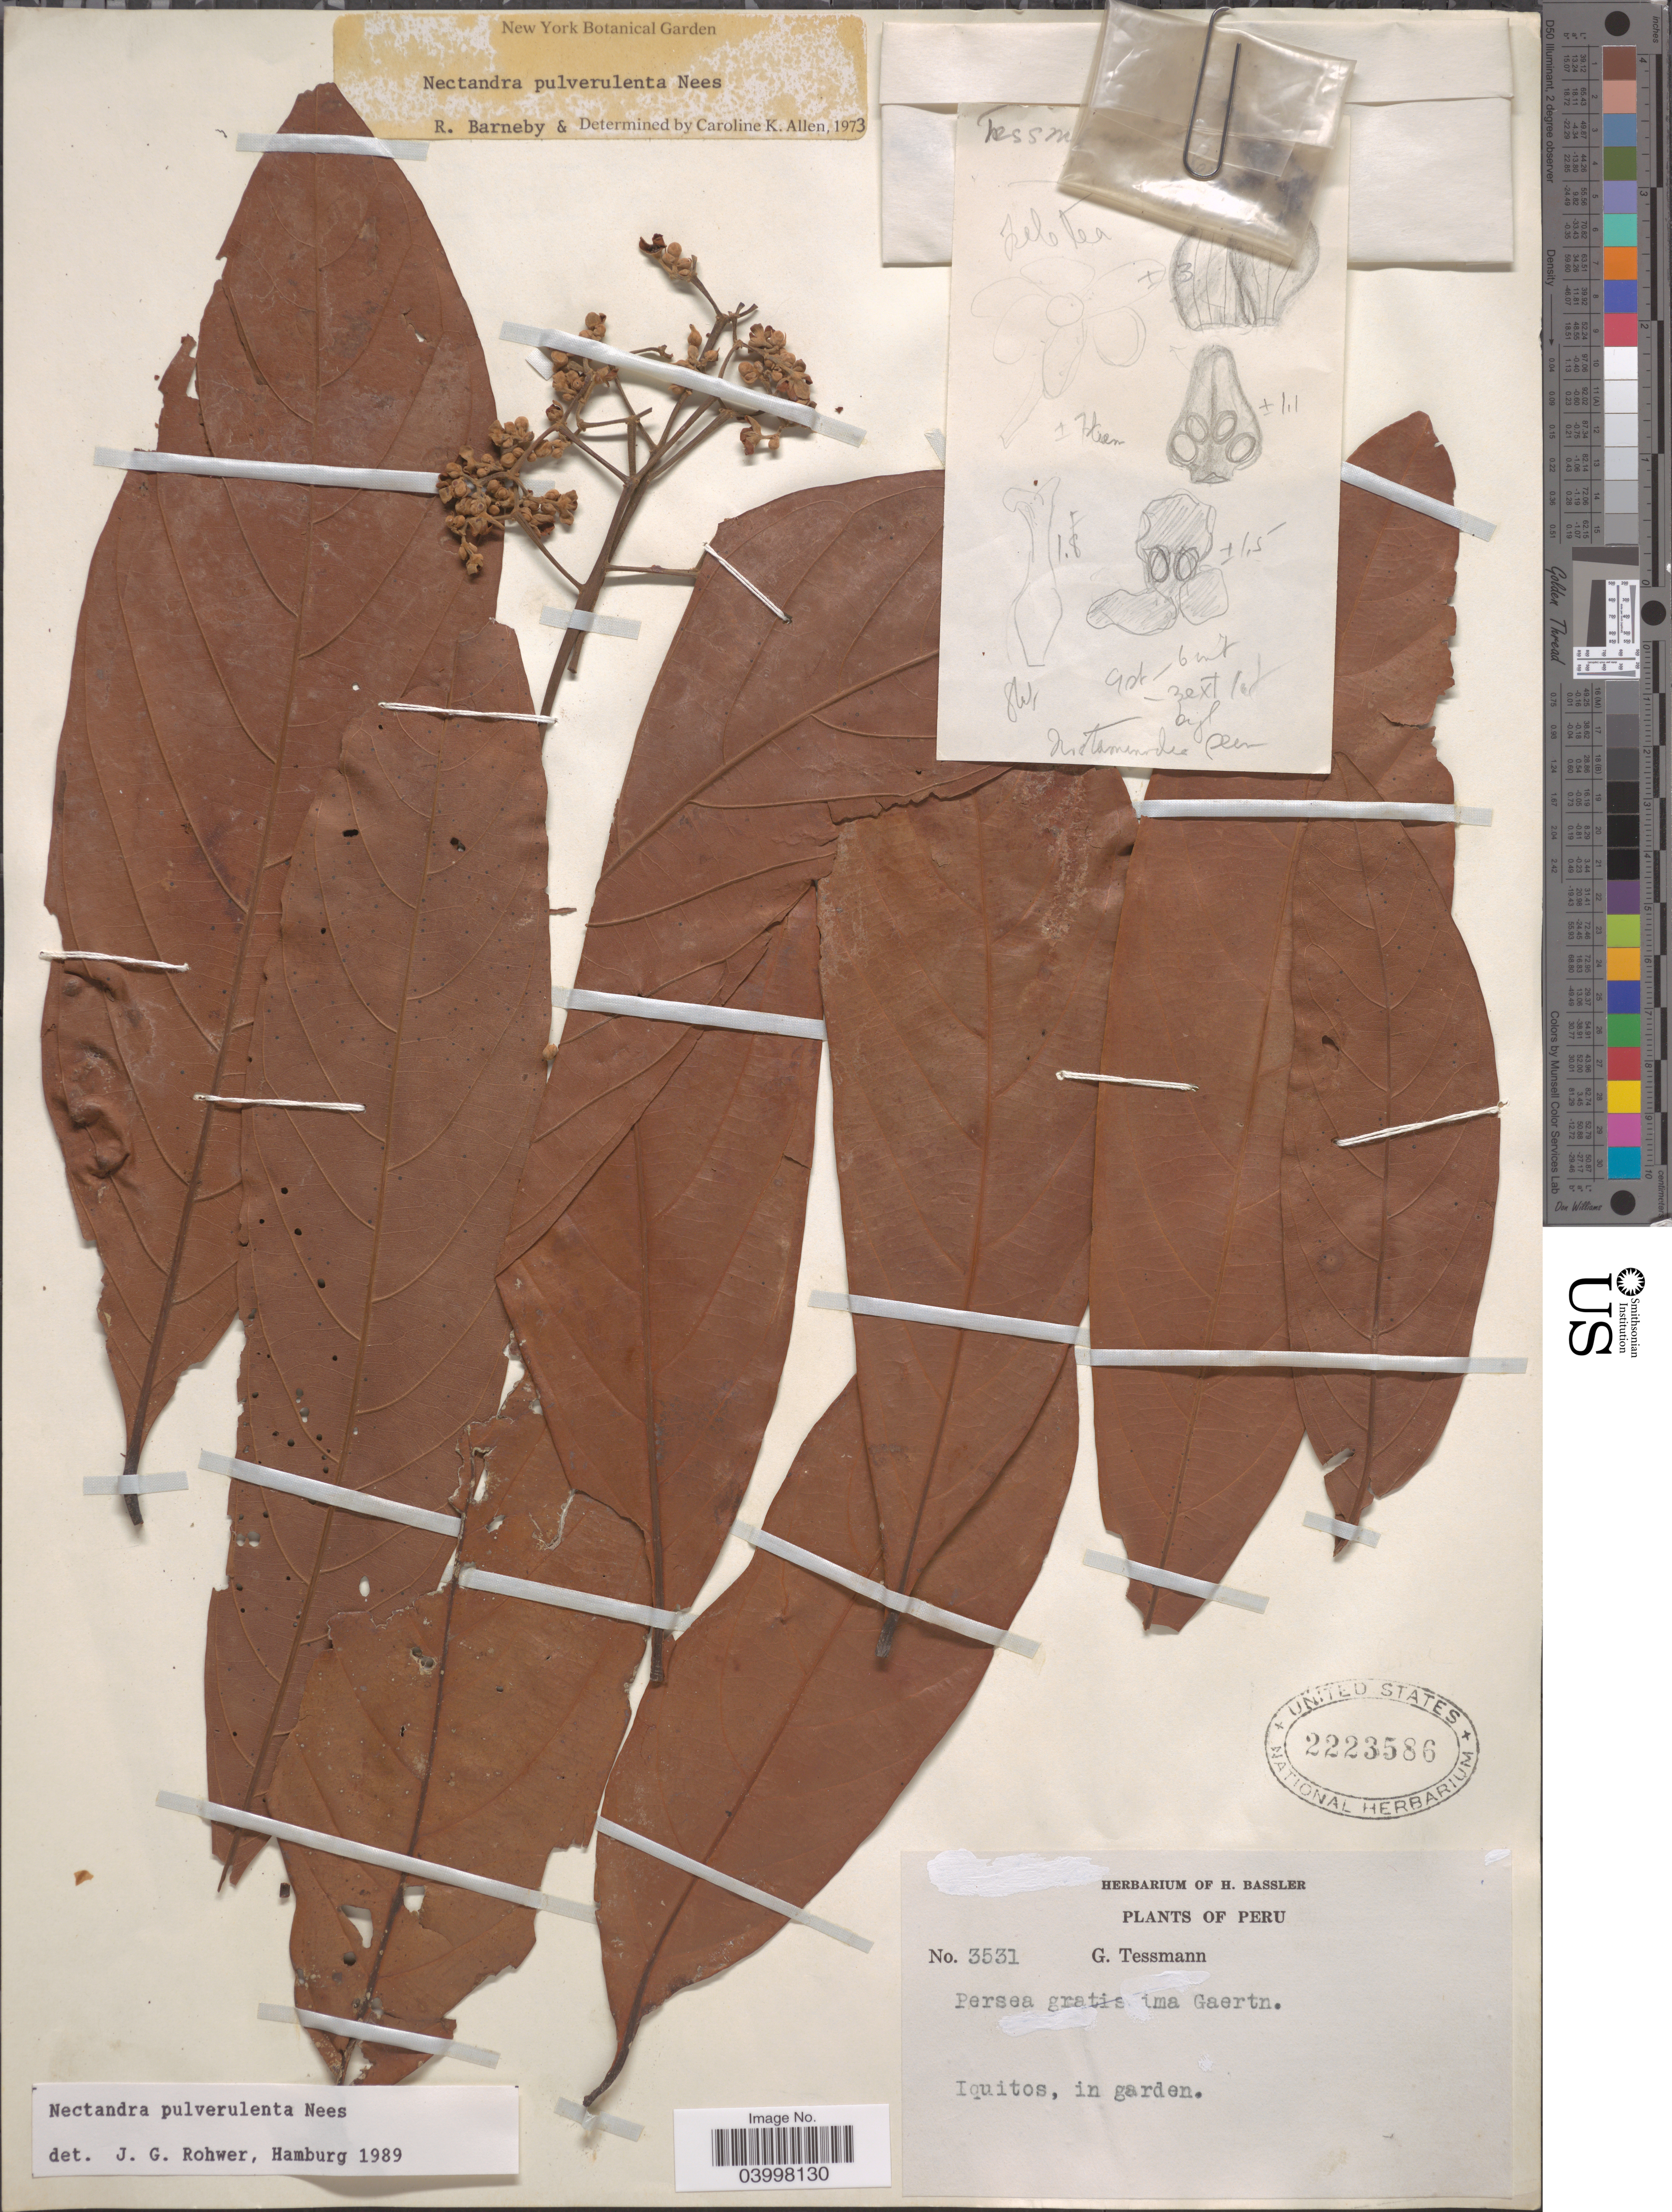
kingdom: Plantae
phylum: Tracheophyta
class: Magnoliopsida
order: Laurales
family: Lauraceae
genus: Nectandra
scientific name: Nectandra pulverulenta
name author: Nees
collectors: G. Tessmann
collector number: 3531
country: Peru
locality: Iquitos, in garden.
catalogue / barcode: US 2223586